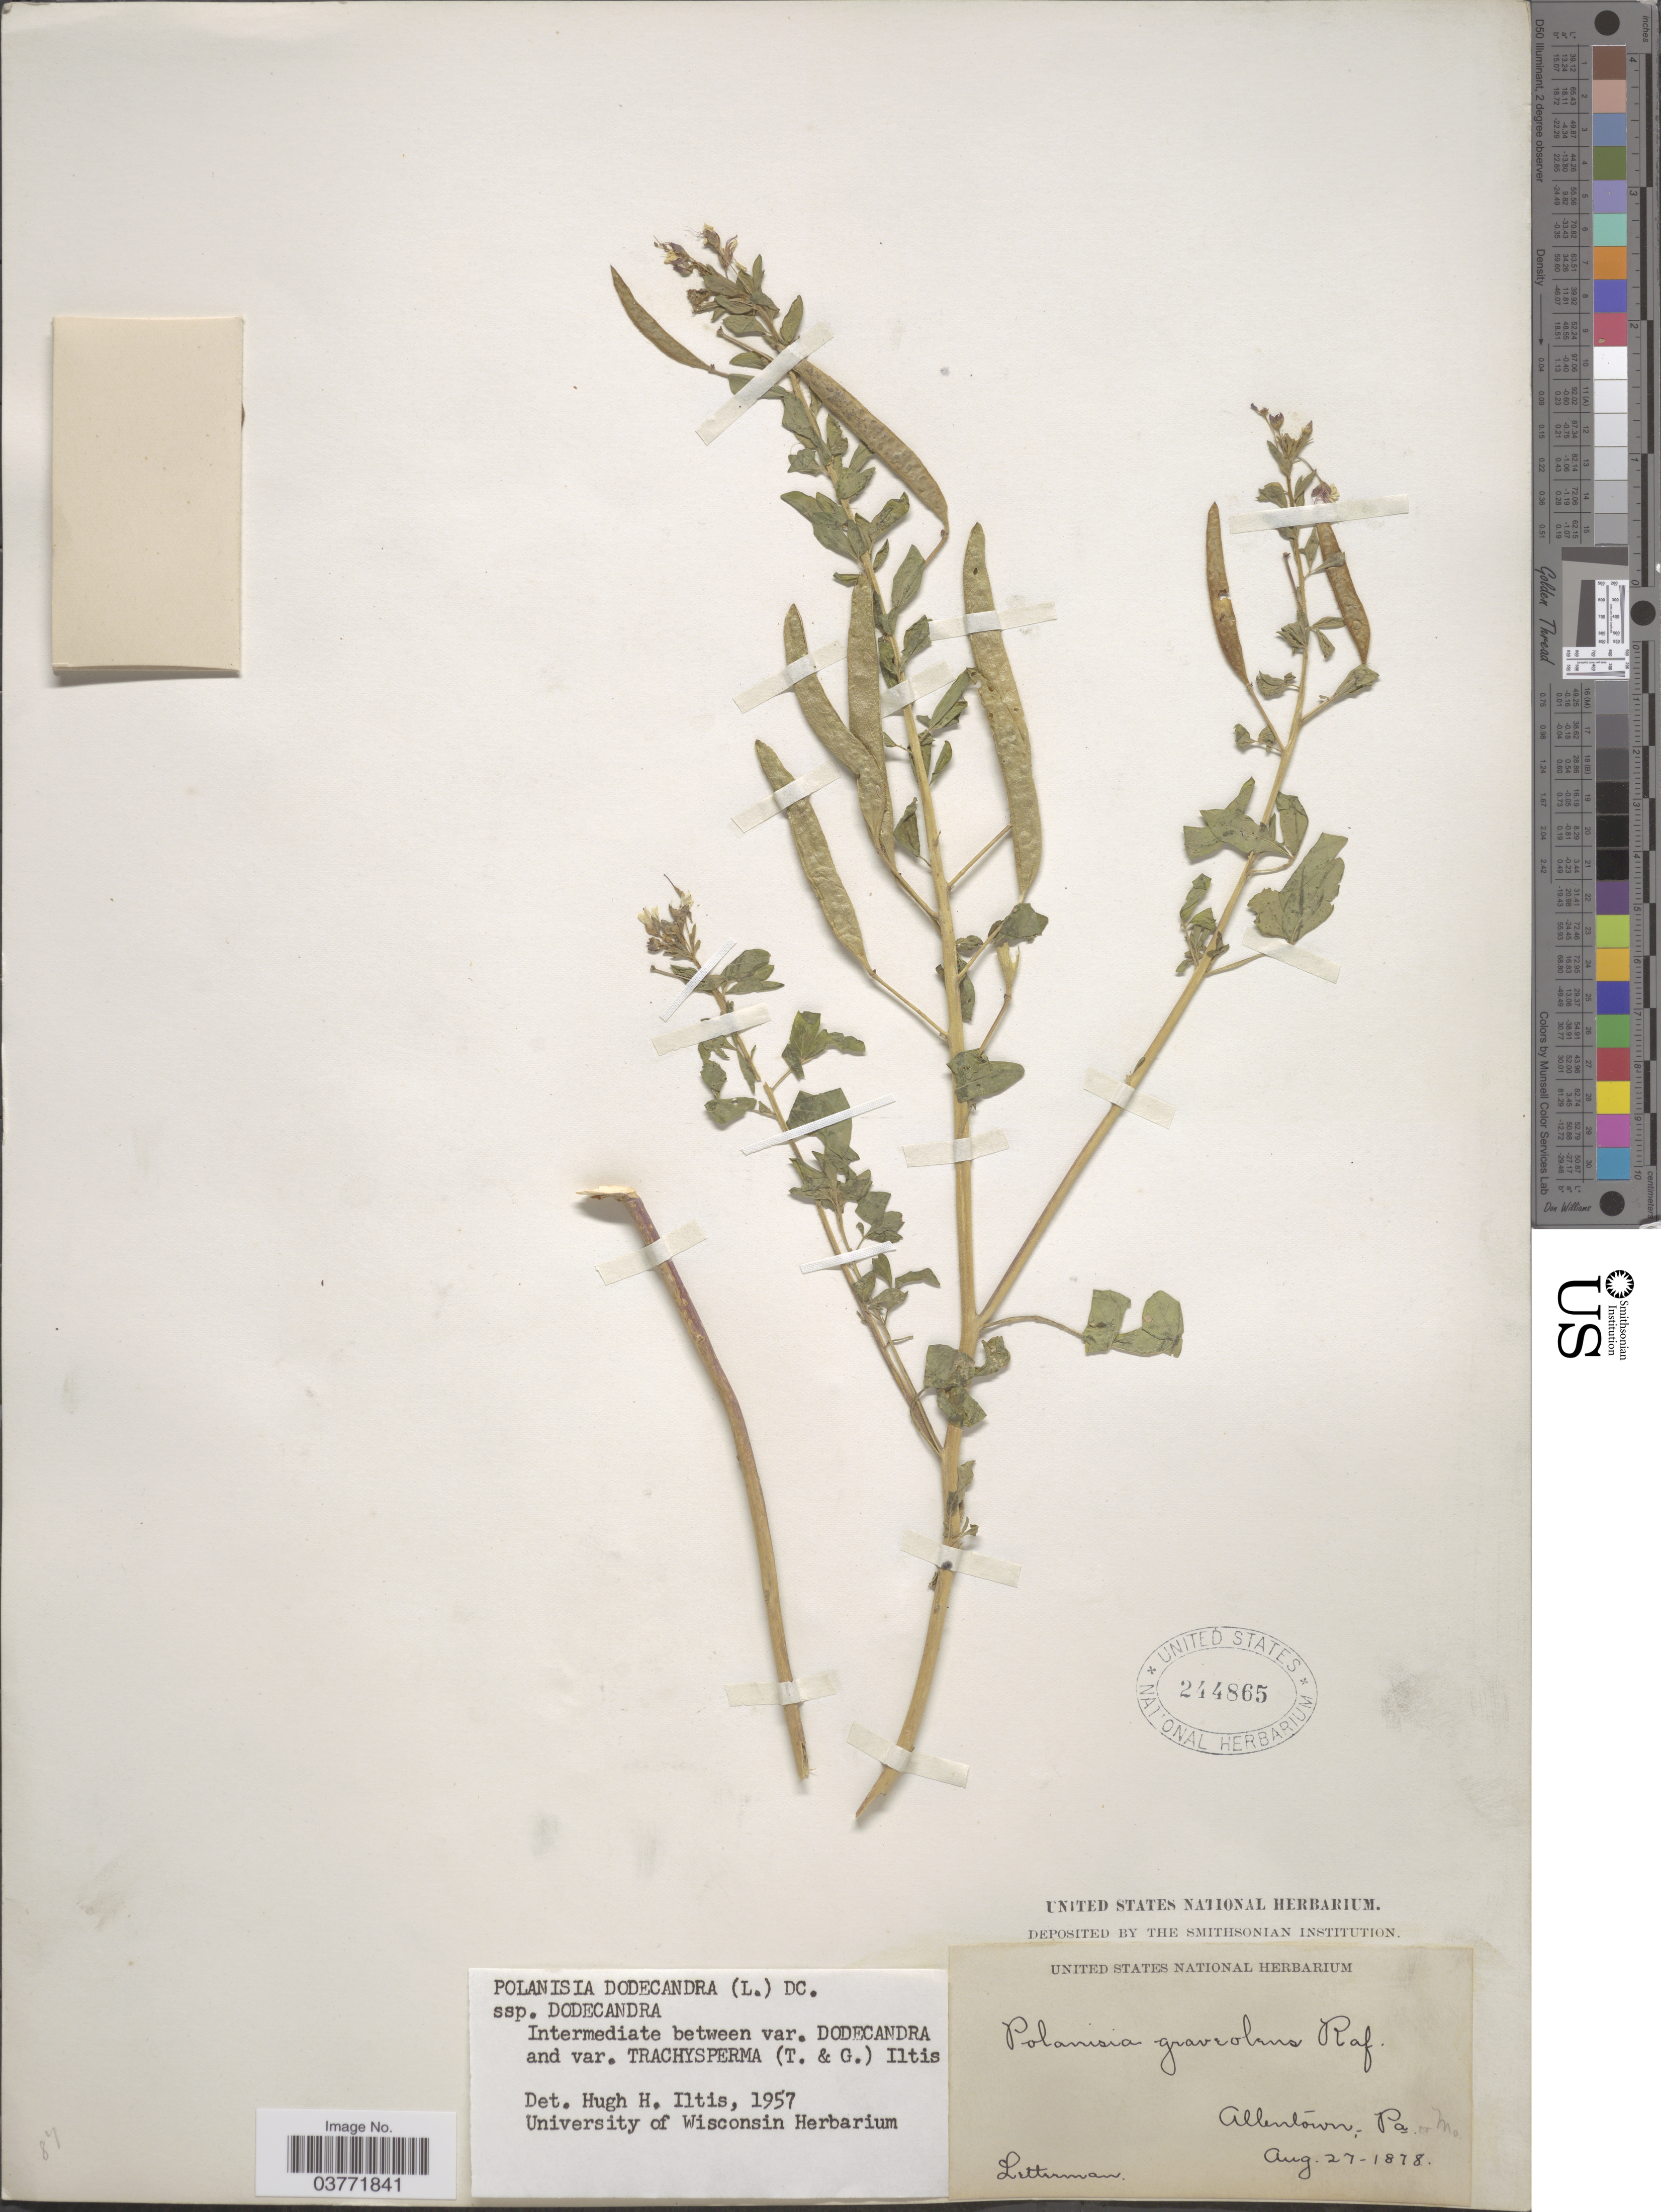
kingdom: Plantae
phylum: Tracheophyta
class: Magnoliopsida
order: Brassicales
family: Cleomaceae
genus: Polanisia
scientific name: Polanisia dodecandra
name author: (L.) DC.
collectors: Letterman, --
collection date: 1878-08-27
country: United States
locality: Allentown, Pa. or Mo.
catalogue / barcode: US 244865